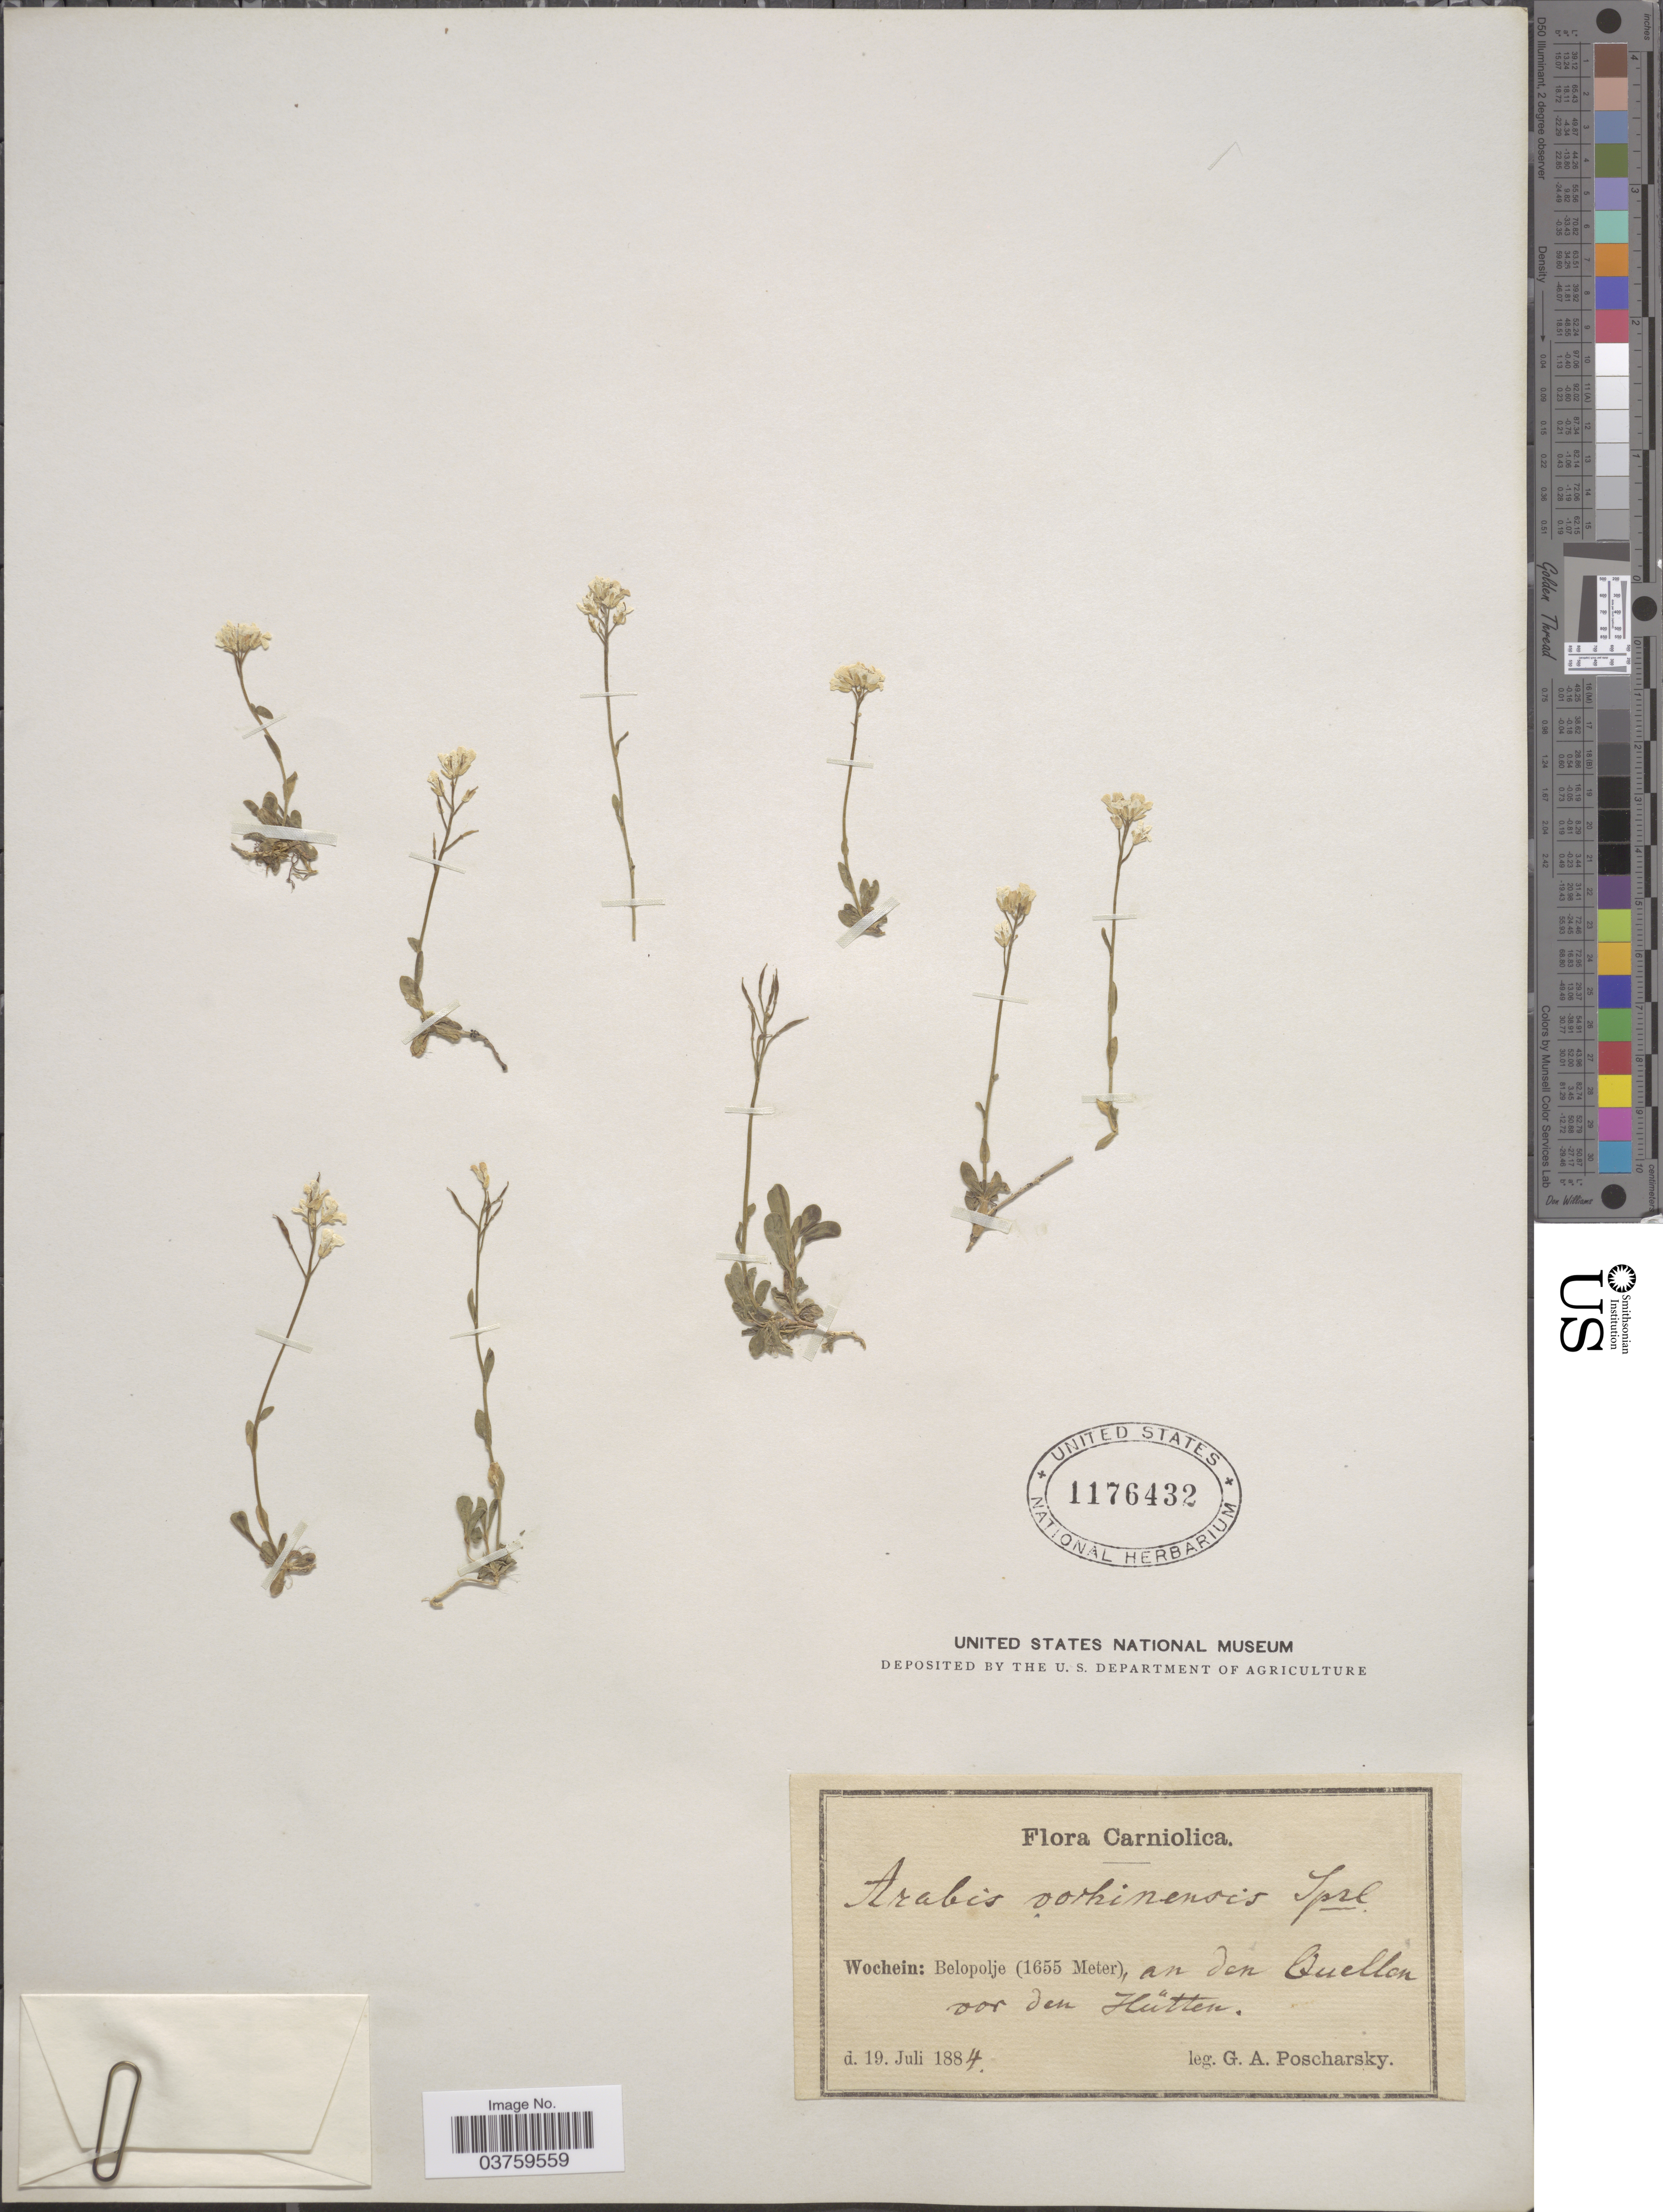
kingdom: Plantae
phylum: Tracheophyta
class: Magnoliopsida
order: Brassicales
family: Brassicaceae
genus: Arabis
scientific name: Arabis vochinensis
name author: Spreng.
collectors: G. Poscharsky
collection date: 1884-07-19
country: Serbia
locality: Carniolica. Wochein: Belopolje an den Quellon oor* den Hütten.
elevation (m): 1655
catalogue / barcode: US 1176432